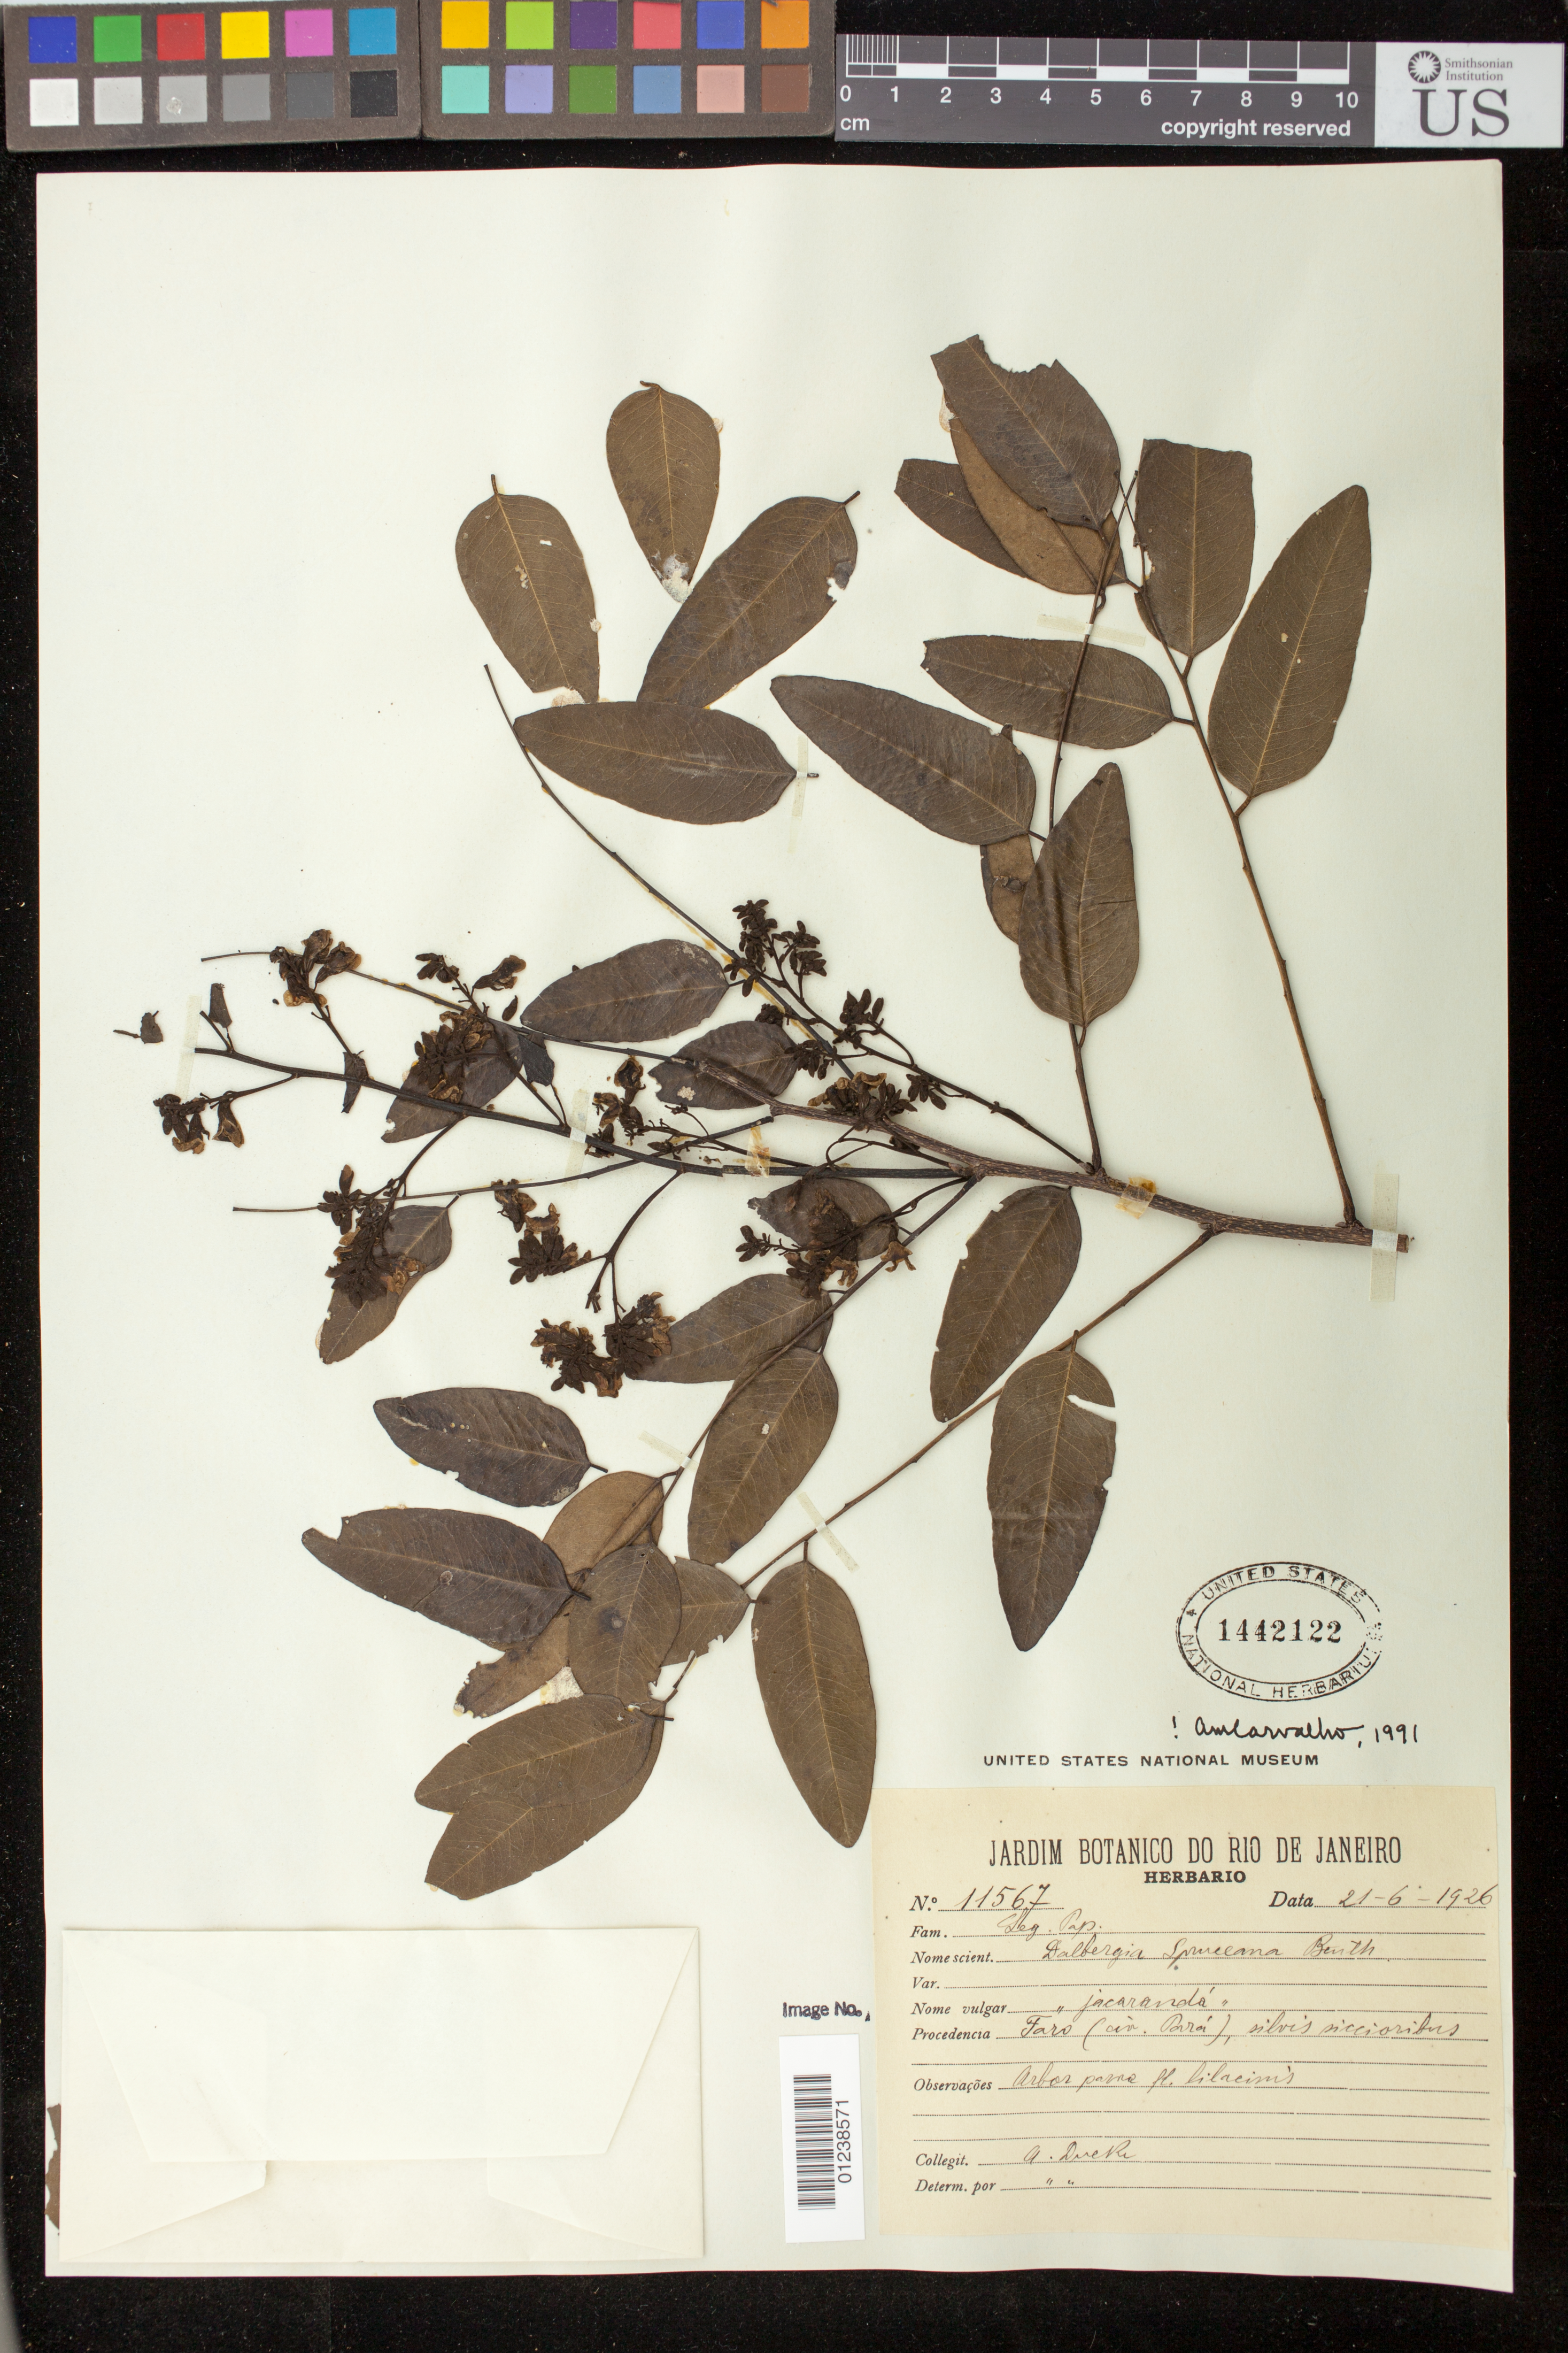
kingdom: Plantae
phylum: Tracheophyta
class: Magnoliopsida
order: Fabales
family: Fabaceae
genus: Dalbergia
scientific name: Dalbergia spruceana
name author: Benth.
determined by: Ducke, A.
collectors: A. Ducke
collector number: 11567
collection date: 1926-06-21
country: Brazil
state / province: Para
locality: Faro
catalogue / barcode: US 1442122